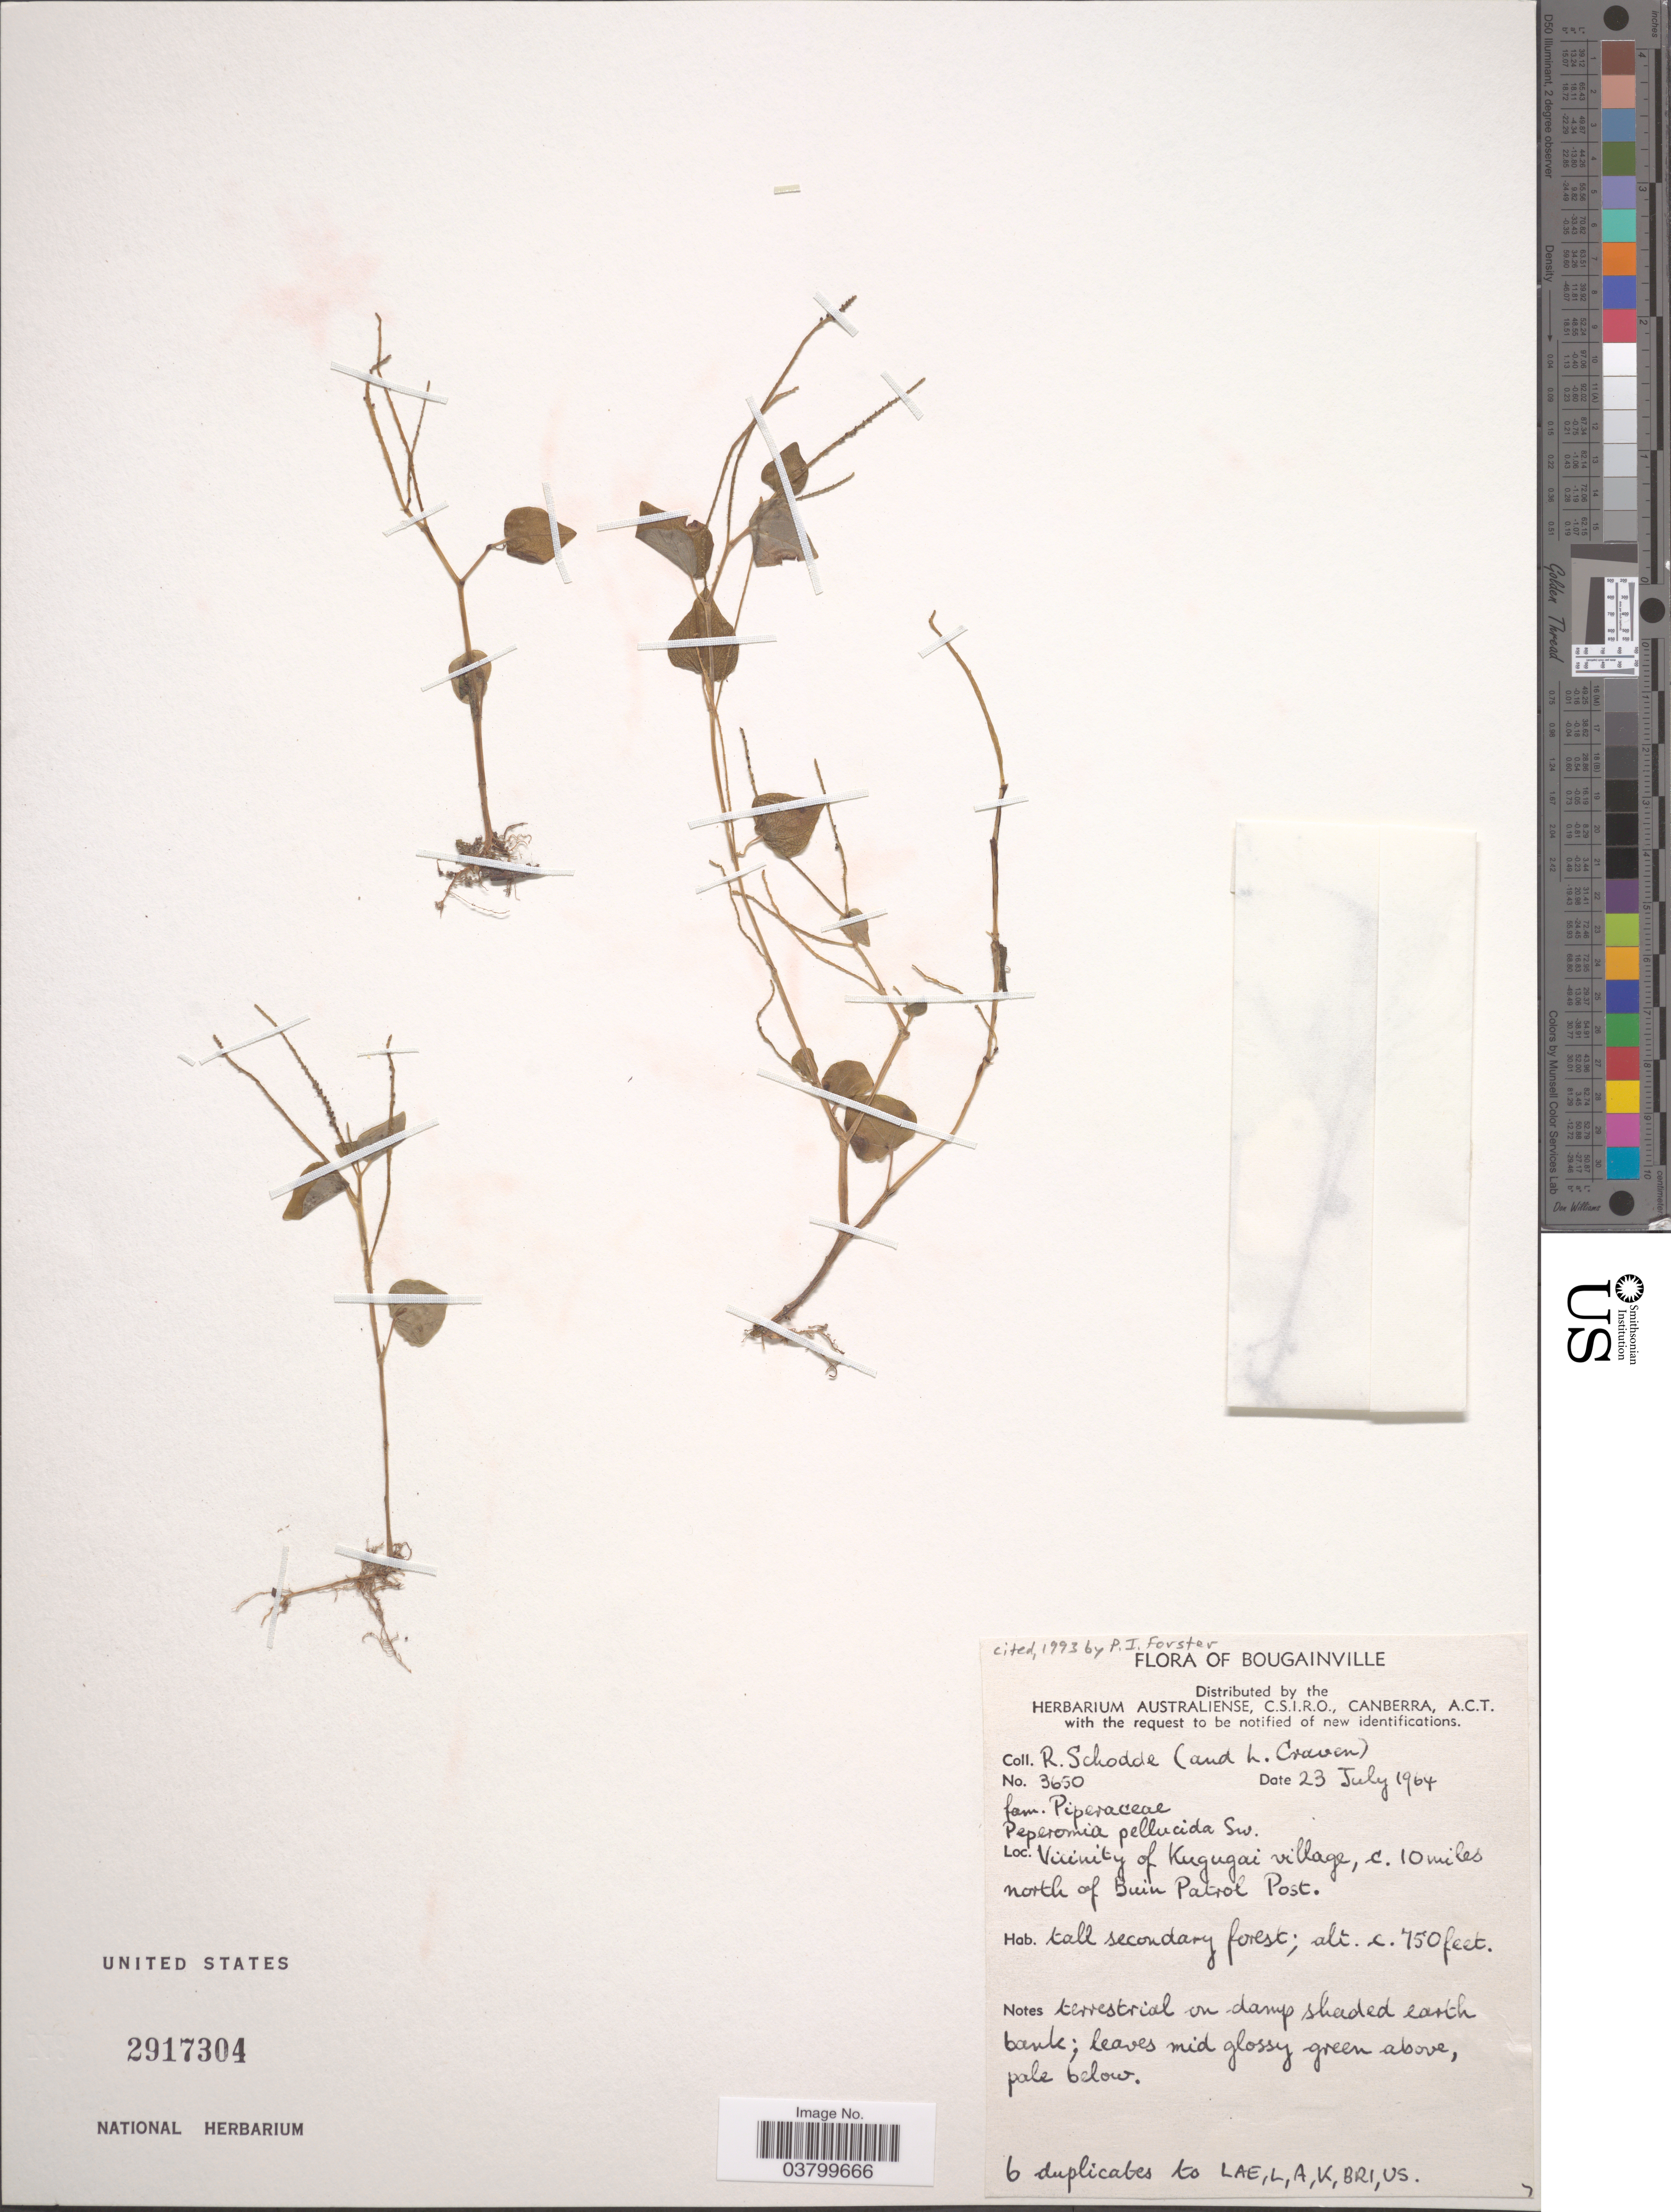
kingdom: Plantae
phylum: Tracheophyta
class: Magnoliopsida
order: Piperales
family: Piperaceae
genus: Peperomia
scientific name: Peperomia pellucida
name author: (L.) Kunth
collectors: R. Schodde & L. A. Craven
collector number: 3650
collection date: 1964-07-23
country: Papua New Guinea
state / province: Bougainville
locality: Vicinity of Kugugai village, c. 10 miles north of Buin Patrol Post.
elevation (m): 229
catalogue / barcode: US 2917304